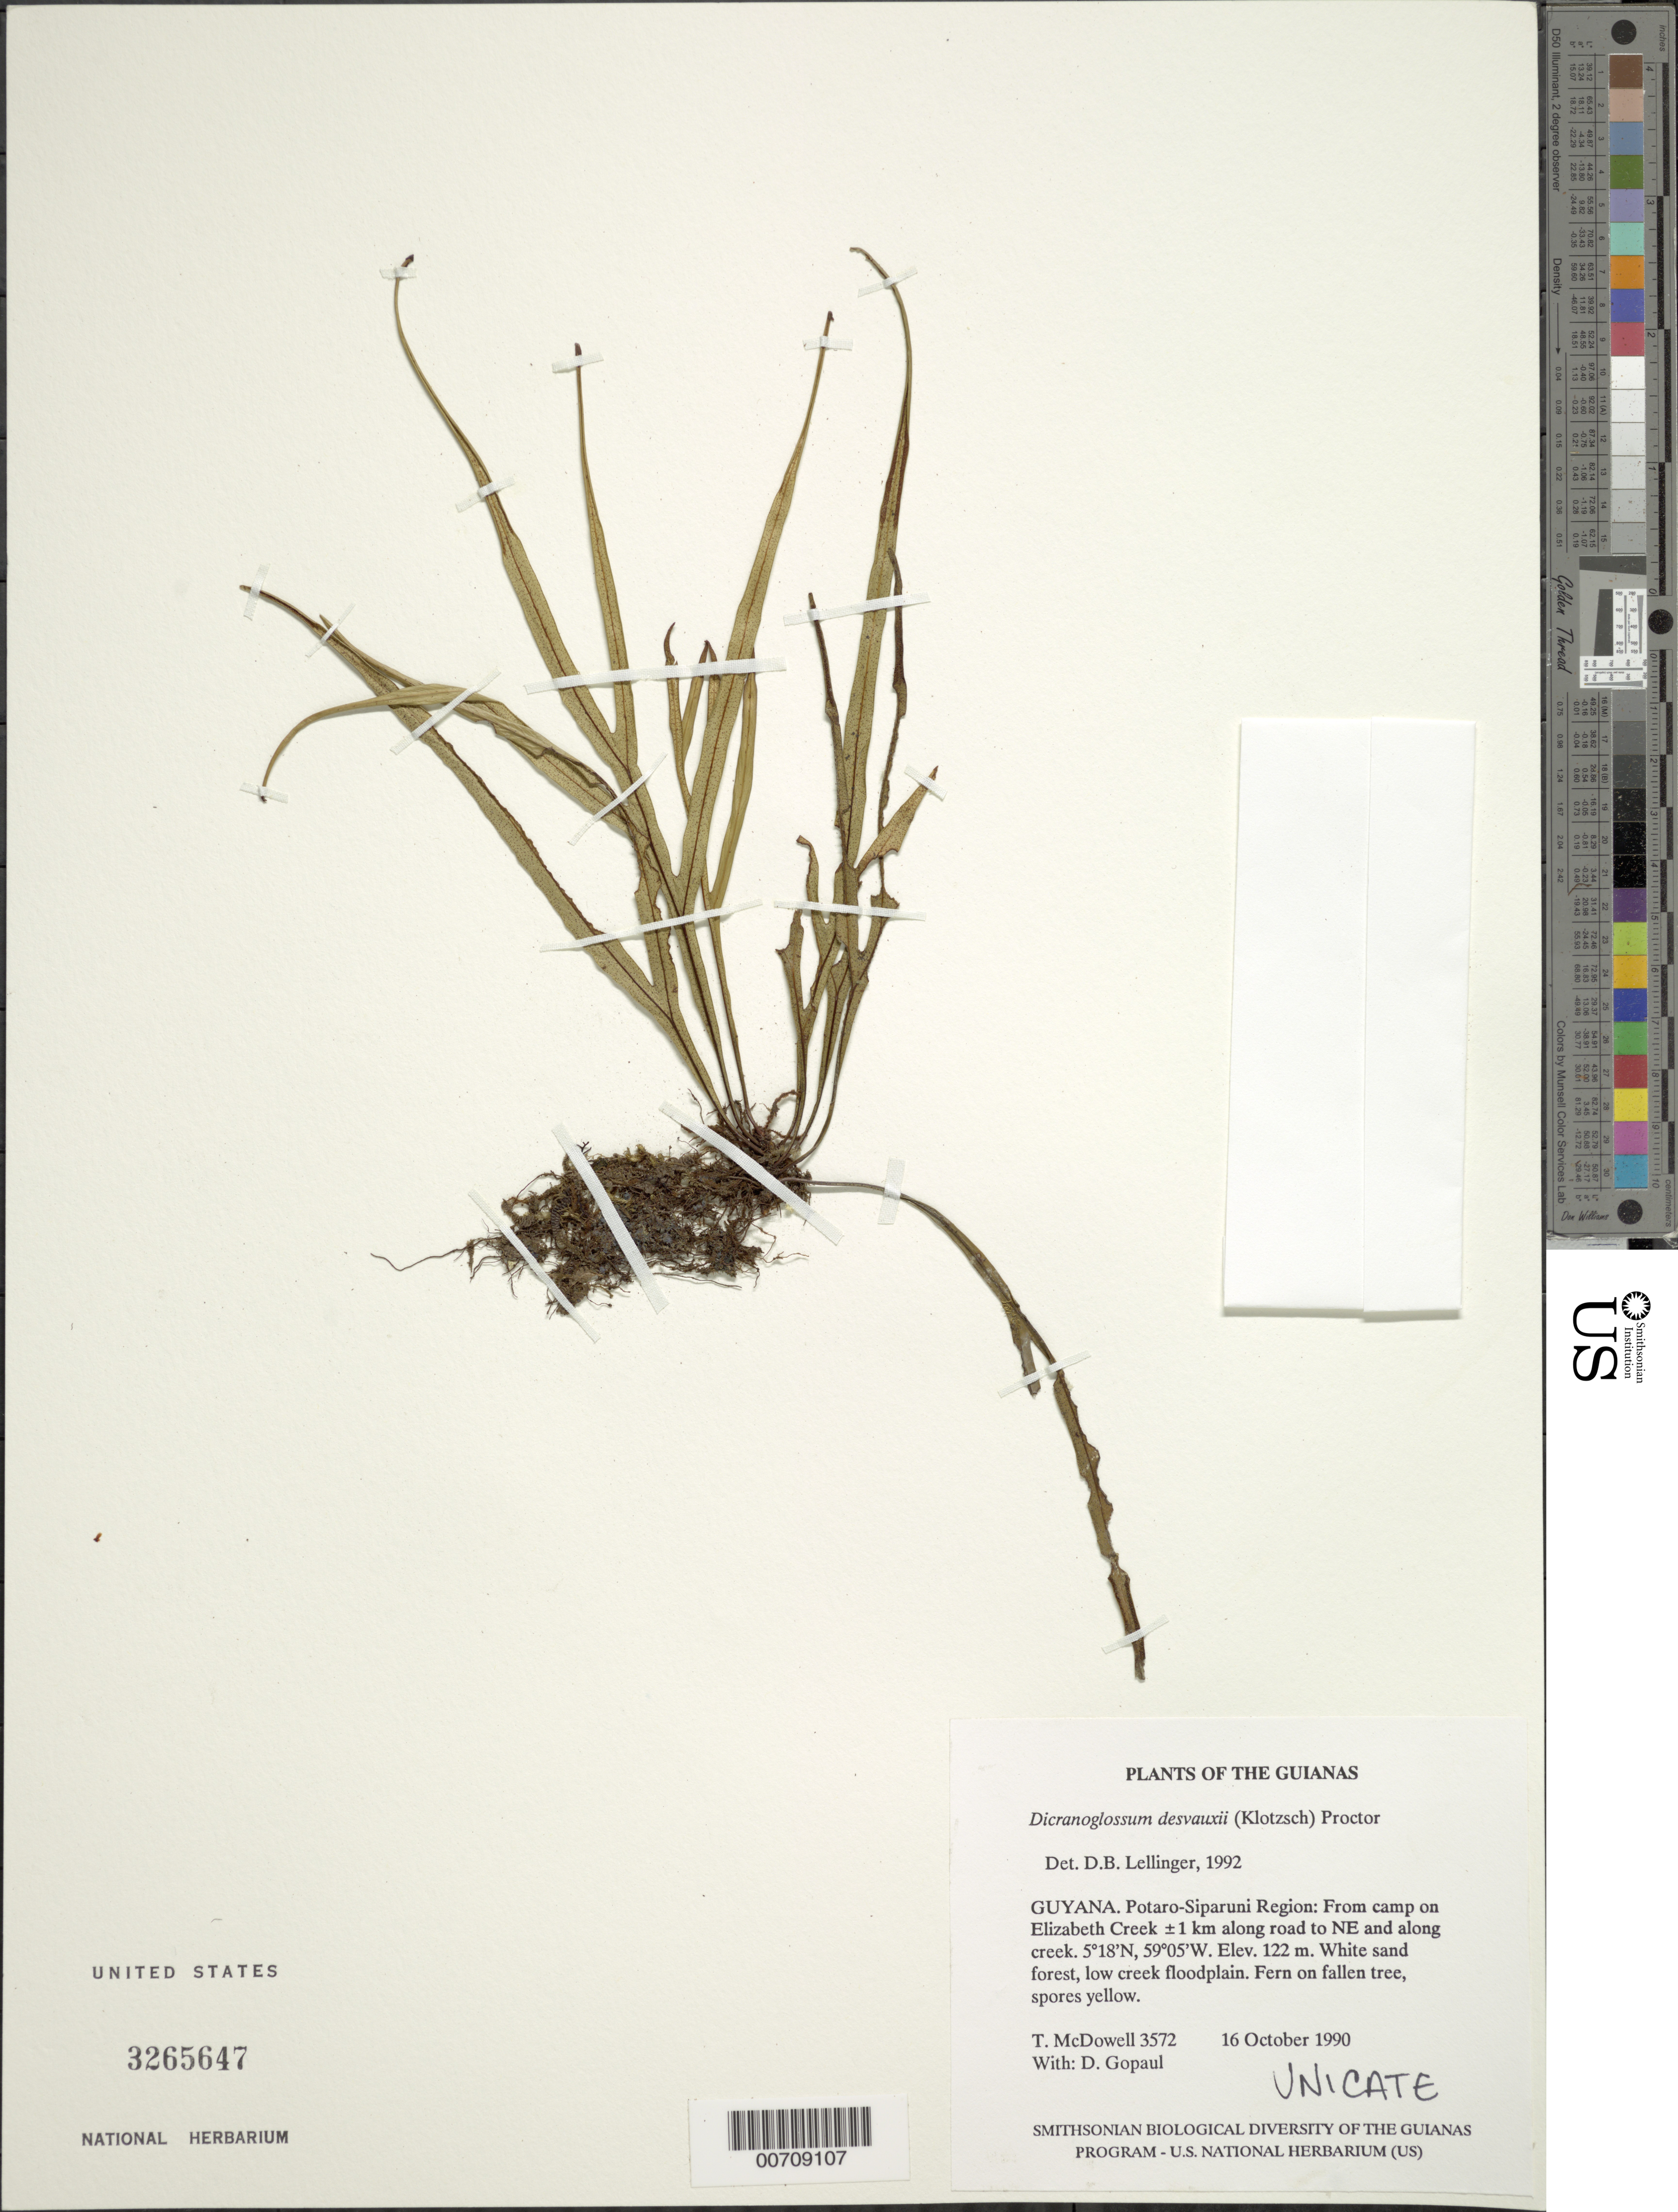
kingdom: Plantae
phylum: Tracheophyta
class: Polypodiopsida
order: Polypodiales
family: Polypodiaceae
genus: Pleopeltis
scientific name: Pleopeltis desvauxii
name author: (Klotzsch) Salino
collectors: T. McDowell & D. Gopaul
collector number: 3572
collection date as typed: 16 October 1990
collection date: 1990-10-16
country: Guyana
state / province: Potaro-Siparuni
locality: From camp on Elizabeth Creek ±1 km along road to NE and along creek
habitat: White sand forest, low creek floodplain and along road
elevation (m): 122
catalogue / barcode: US 3265647